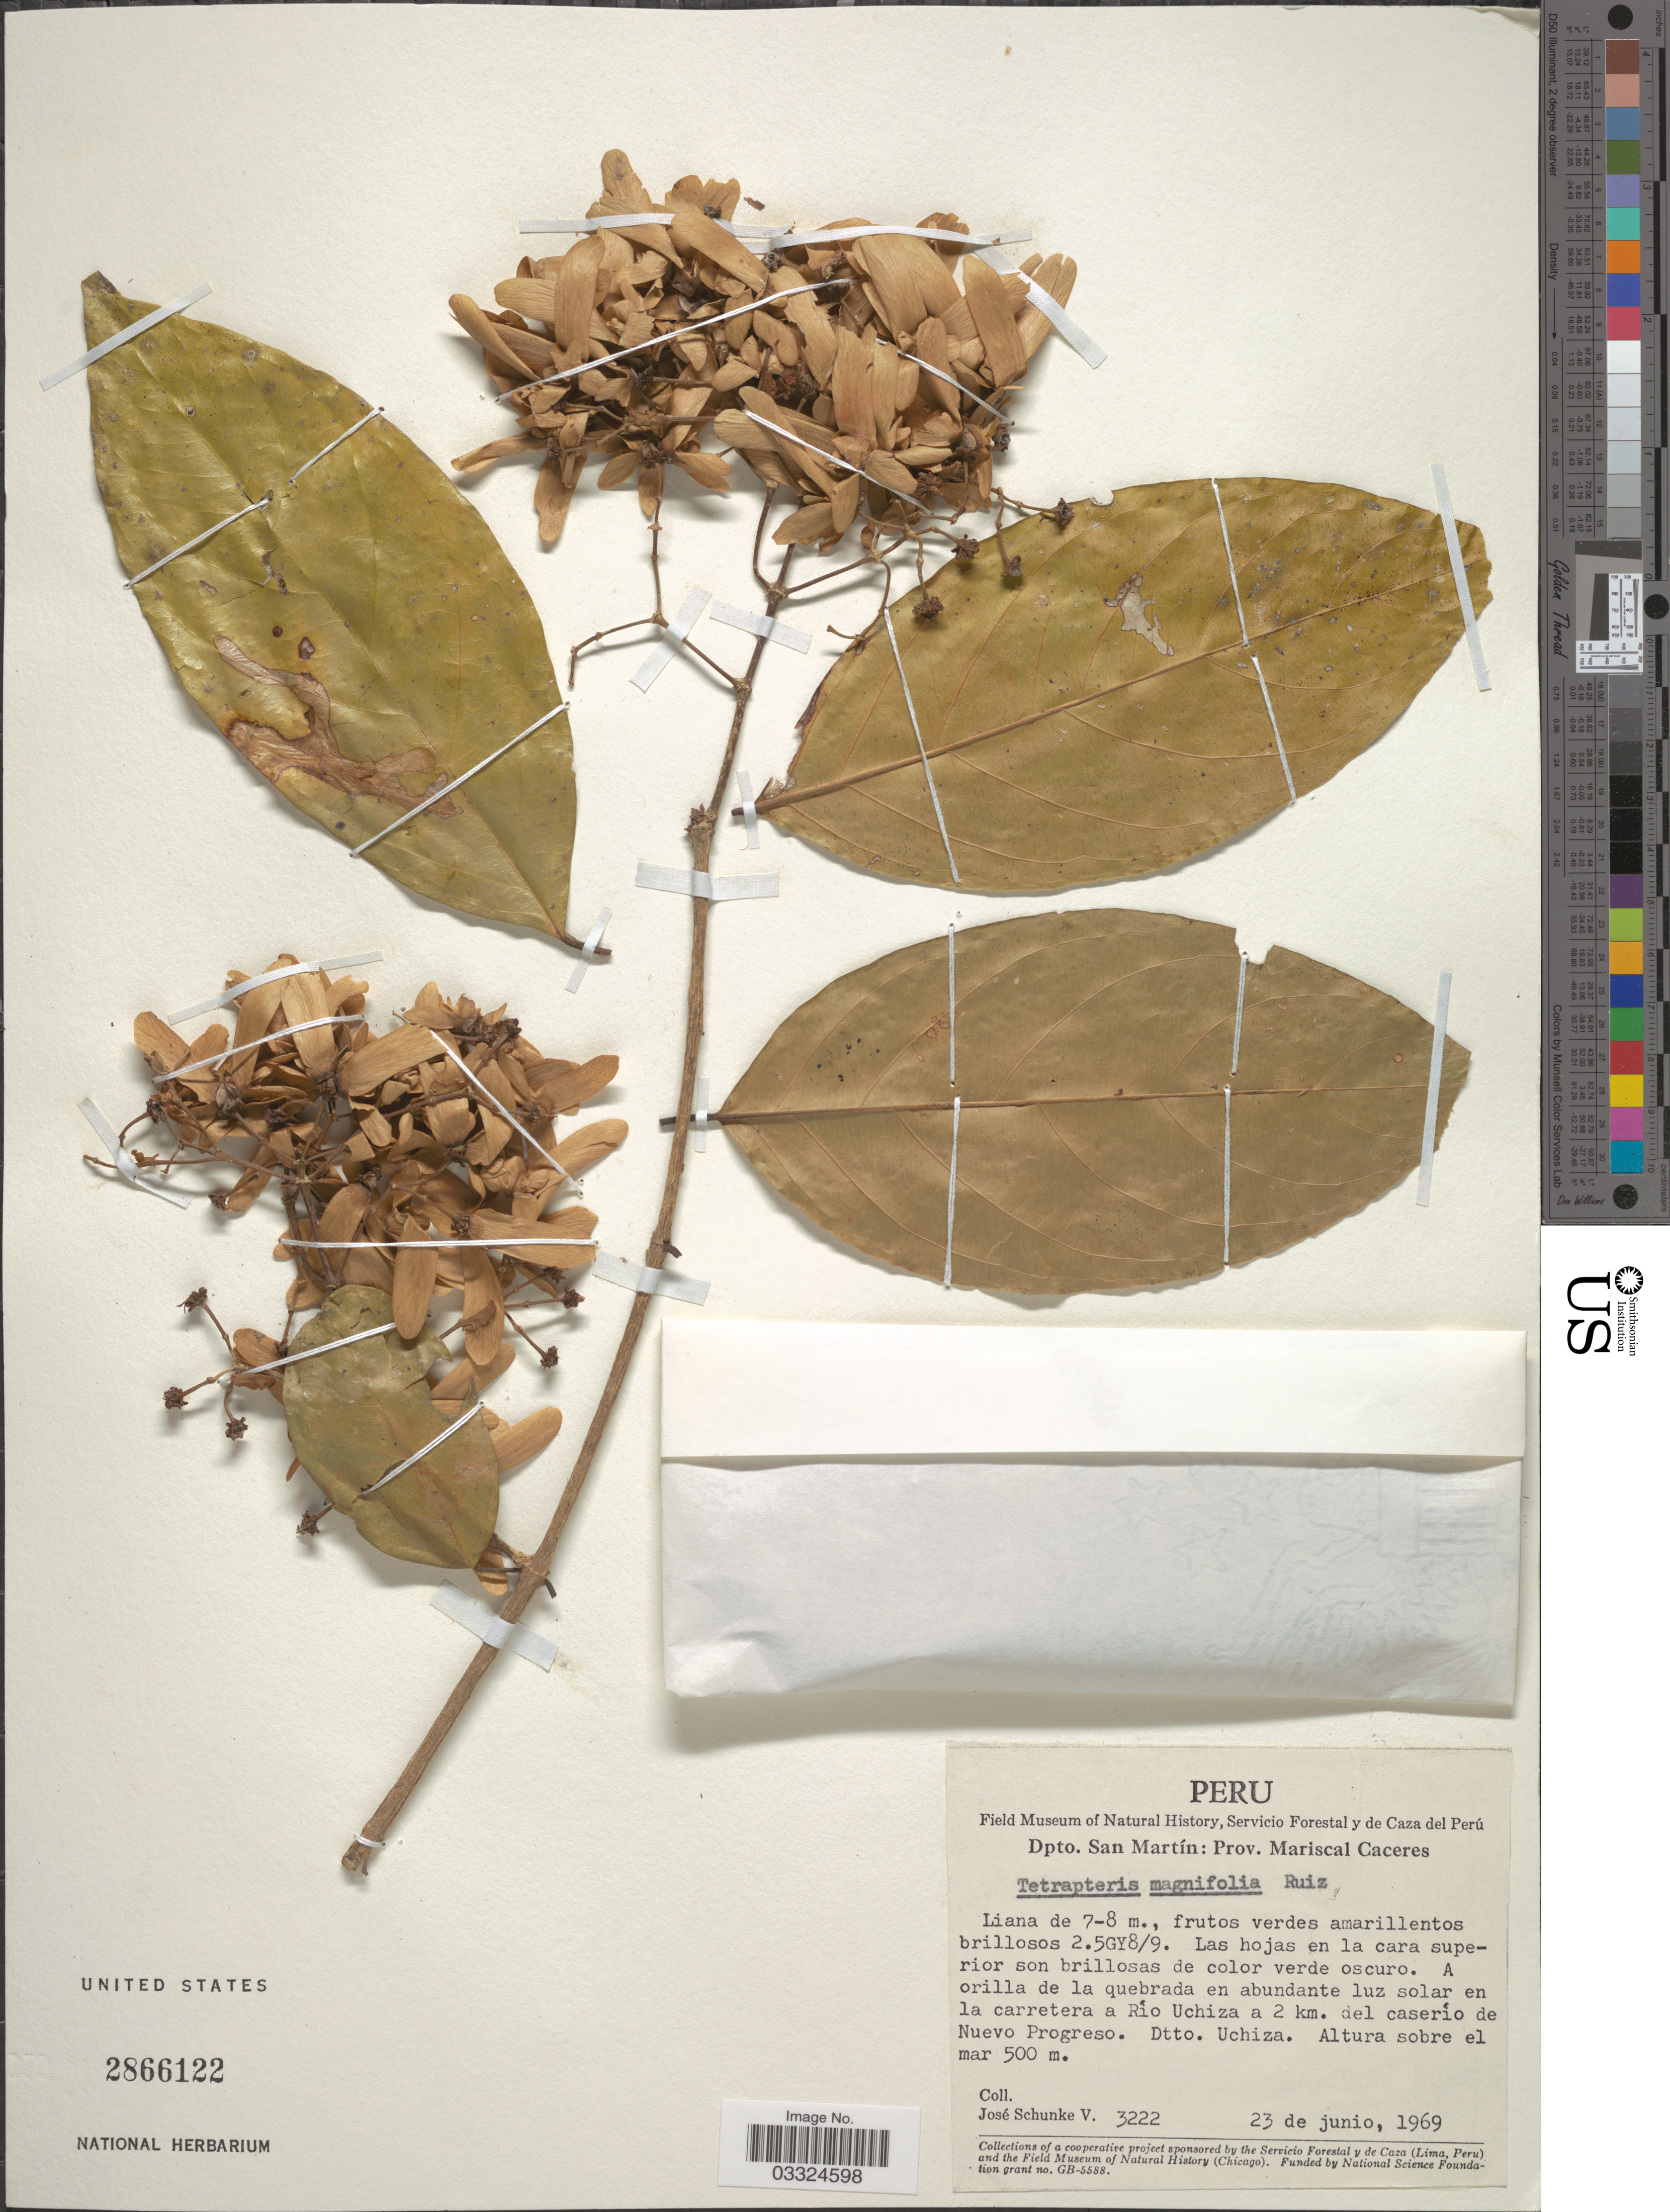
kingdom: Plantae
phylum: Tracheophyta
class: Magnoliopsida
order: Malpighiales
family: Malpighiaceae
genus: Tetrapterys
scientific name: Tetrapterys magnifolia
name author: Ruiz ex Griseb.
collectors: J. Schunke Vigo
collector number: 3222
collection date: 1969-06-23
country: Peru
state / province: San Martín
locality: Dpto. San Martín: Prov. Mariscal Caceres. A orilla de la quebrada en abundante luz solar en la carretera a Rio Uchiza a 2 km. del caserio de Nuevo Progreso. Dtto. Uchiza.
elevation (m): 500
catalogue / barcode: US 2866122